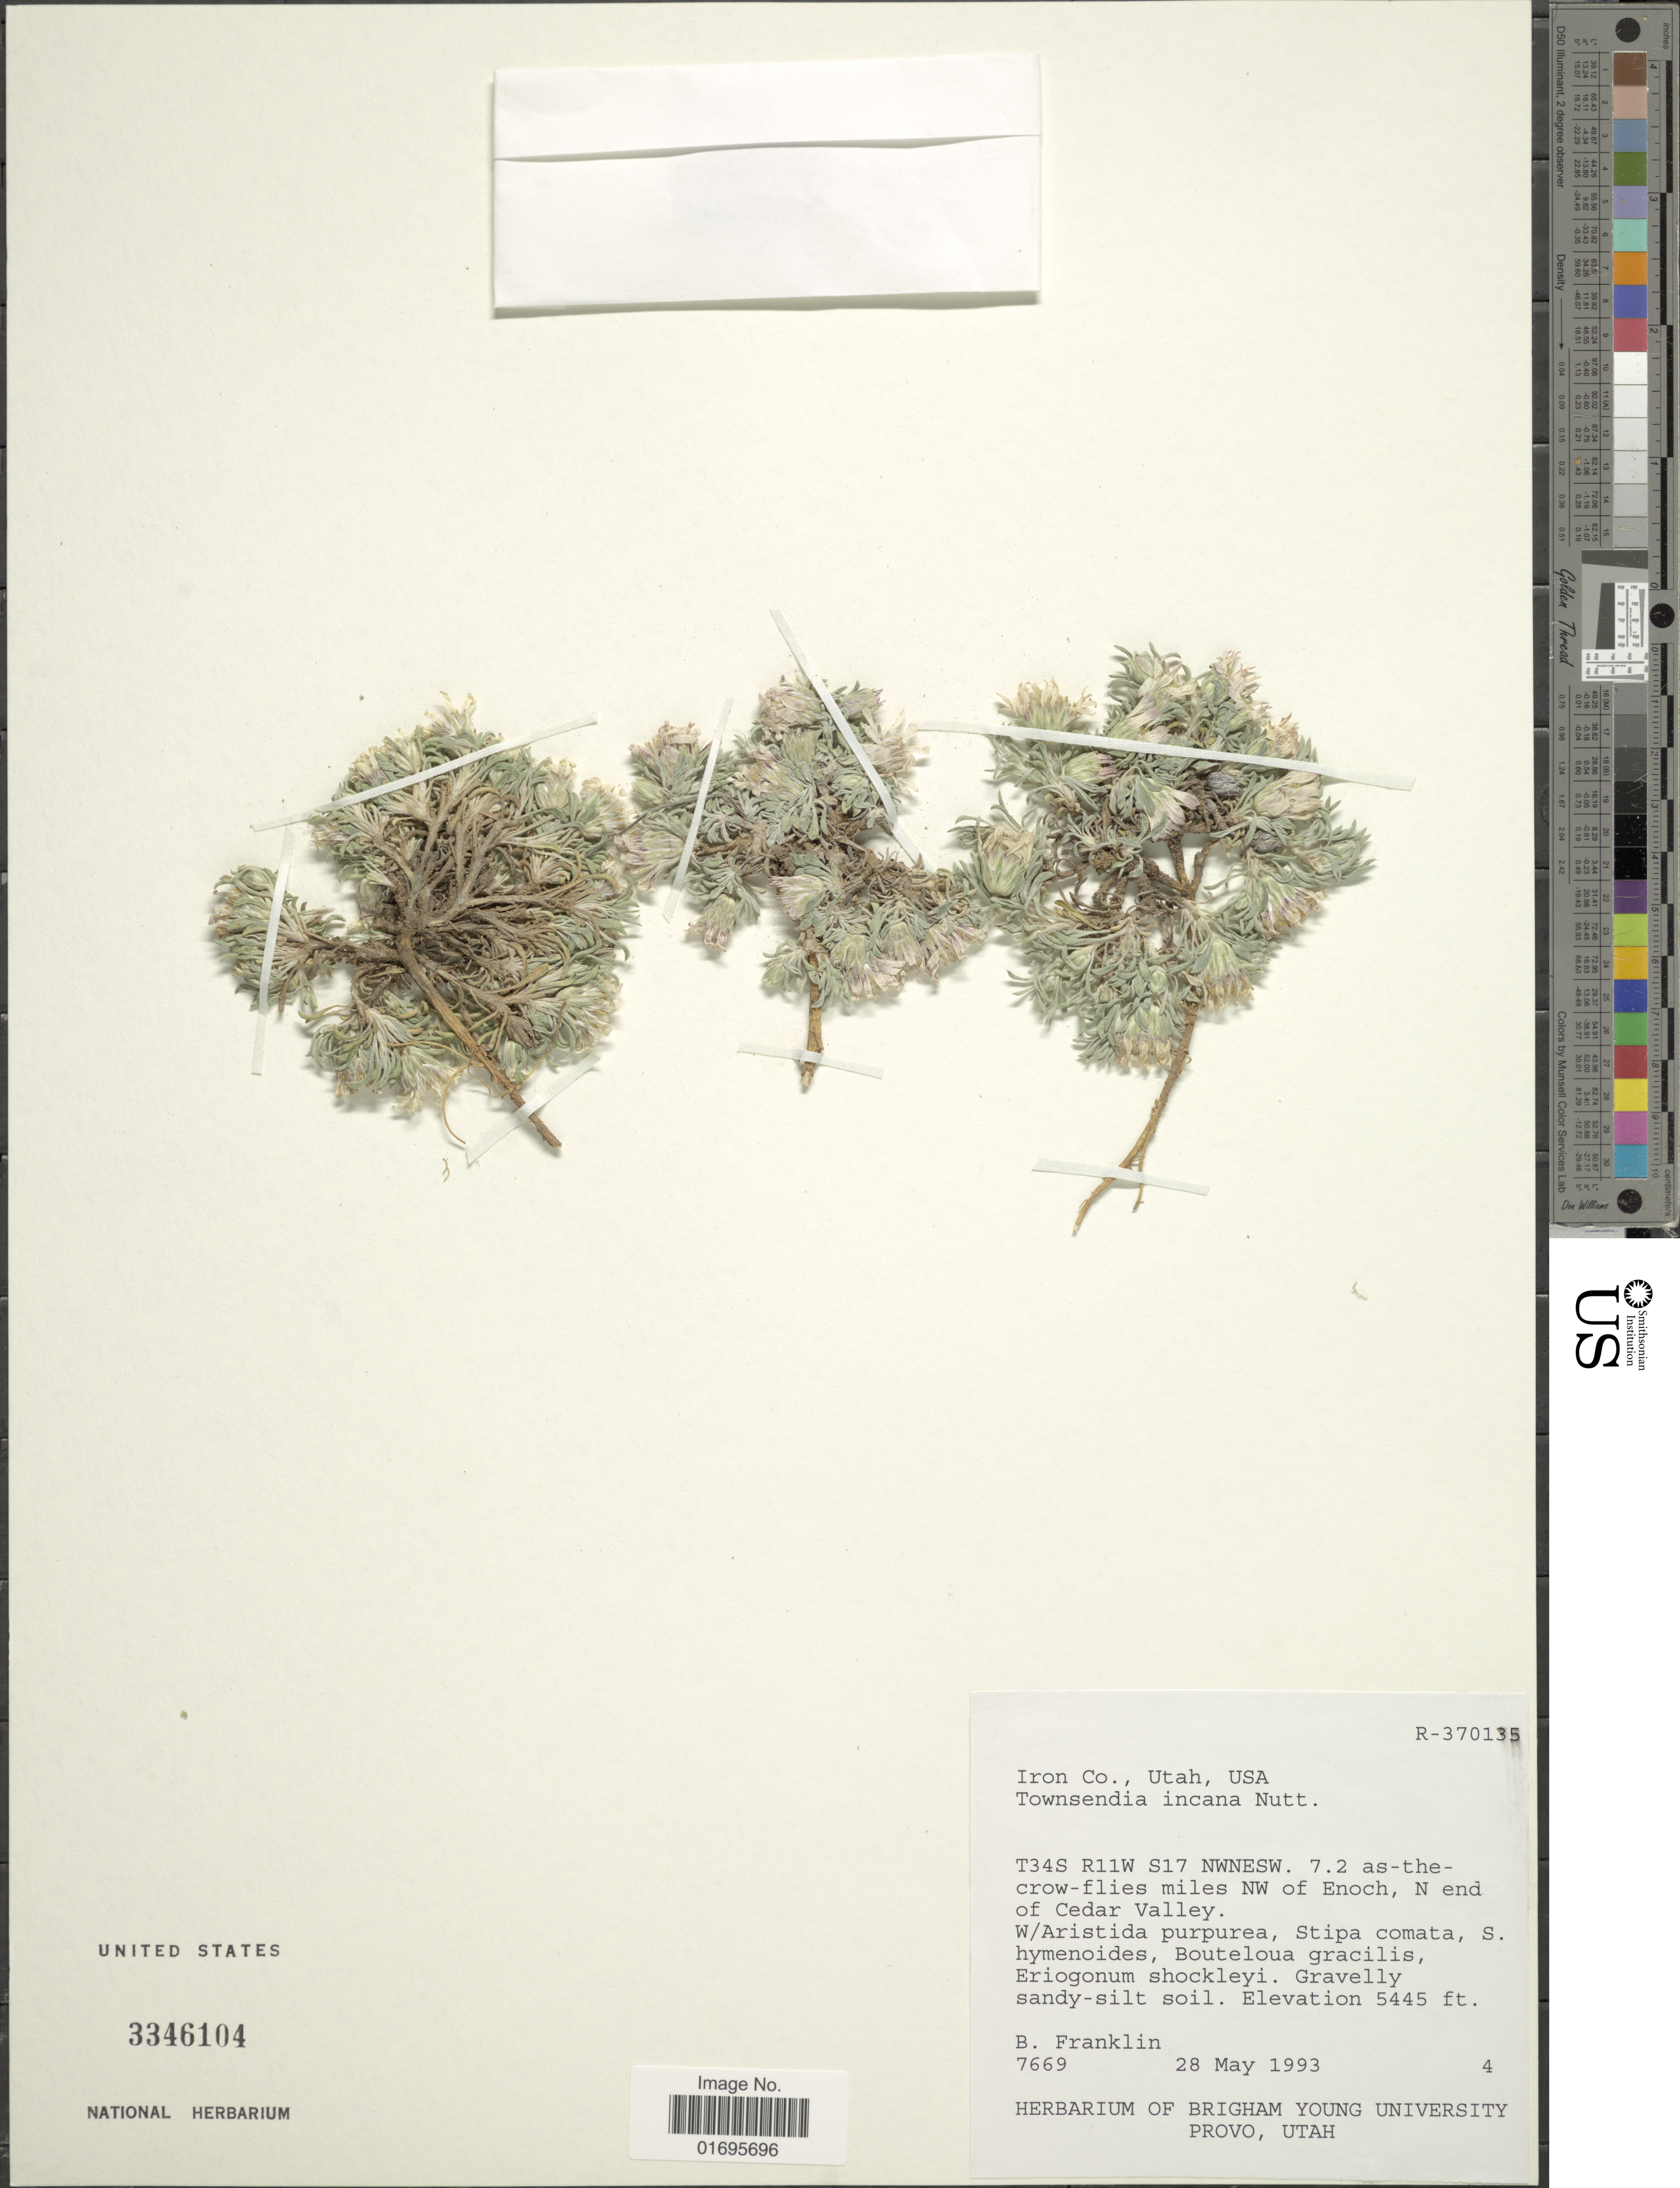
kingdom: Plantae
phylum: Tracheophyta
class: Magnoliopsida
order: Asterales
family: Asteraceae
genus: Townsendia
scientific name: Townsendia incana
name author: Nutt.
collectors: B. Franklin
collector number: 7669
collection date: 1993-05-28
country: United States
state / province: Utah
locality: Iron Co., Townsendia incana Nutt., T34S R11W S17 NWNESW. 7.2 as-the-vrow-flies miles NW of Enoch, N end of Cedar Valley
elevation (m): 1660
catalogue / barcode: US 3346104